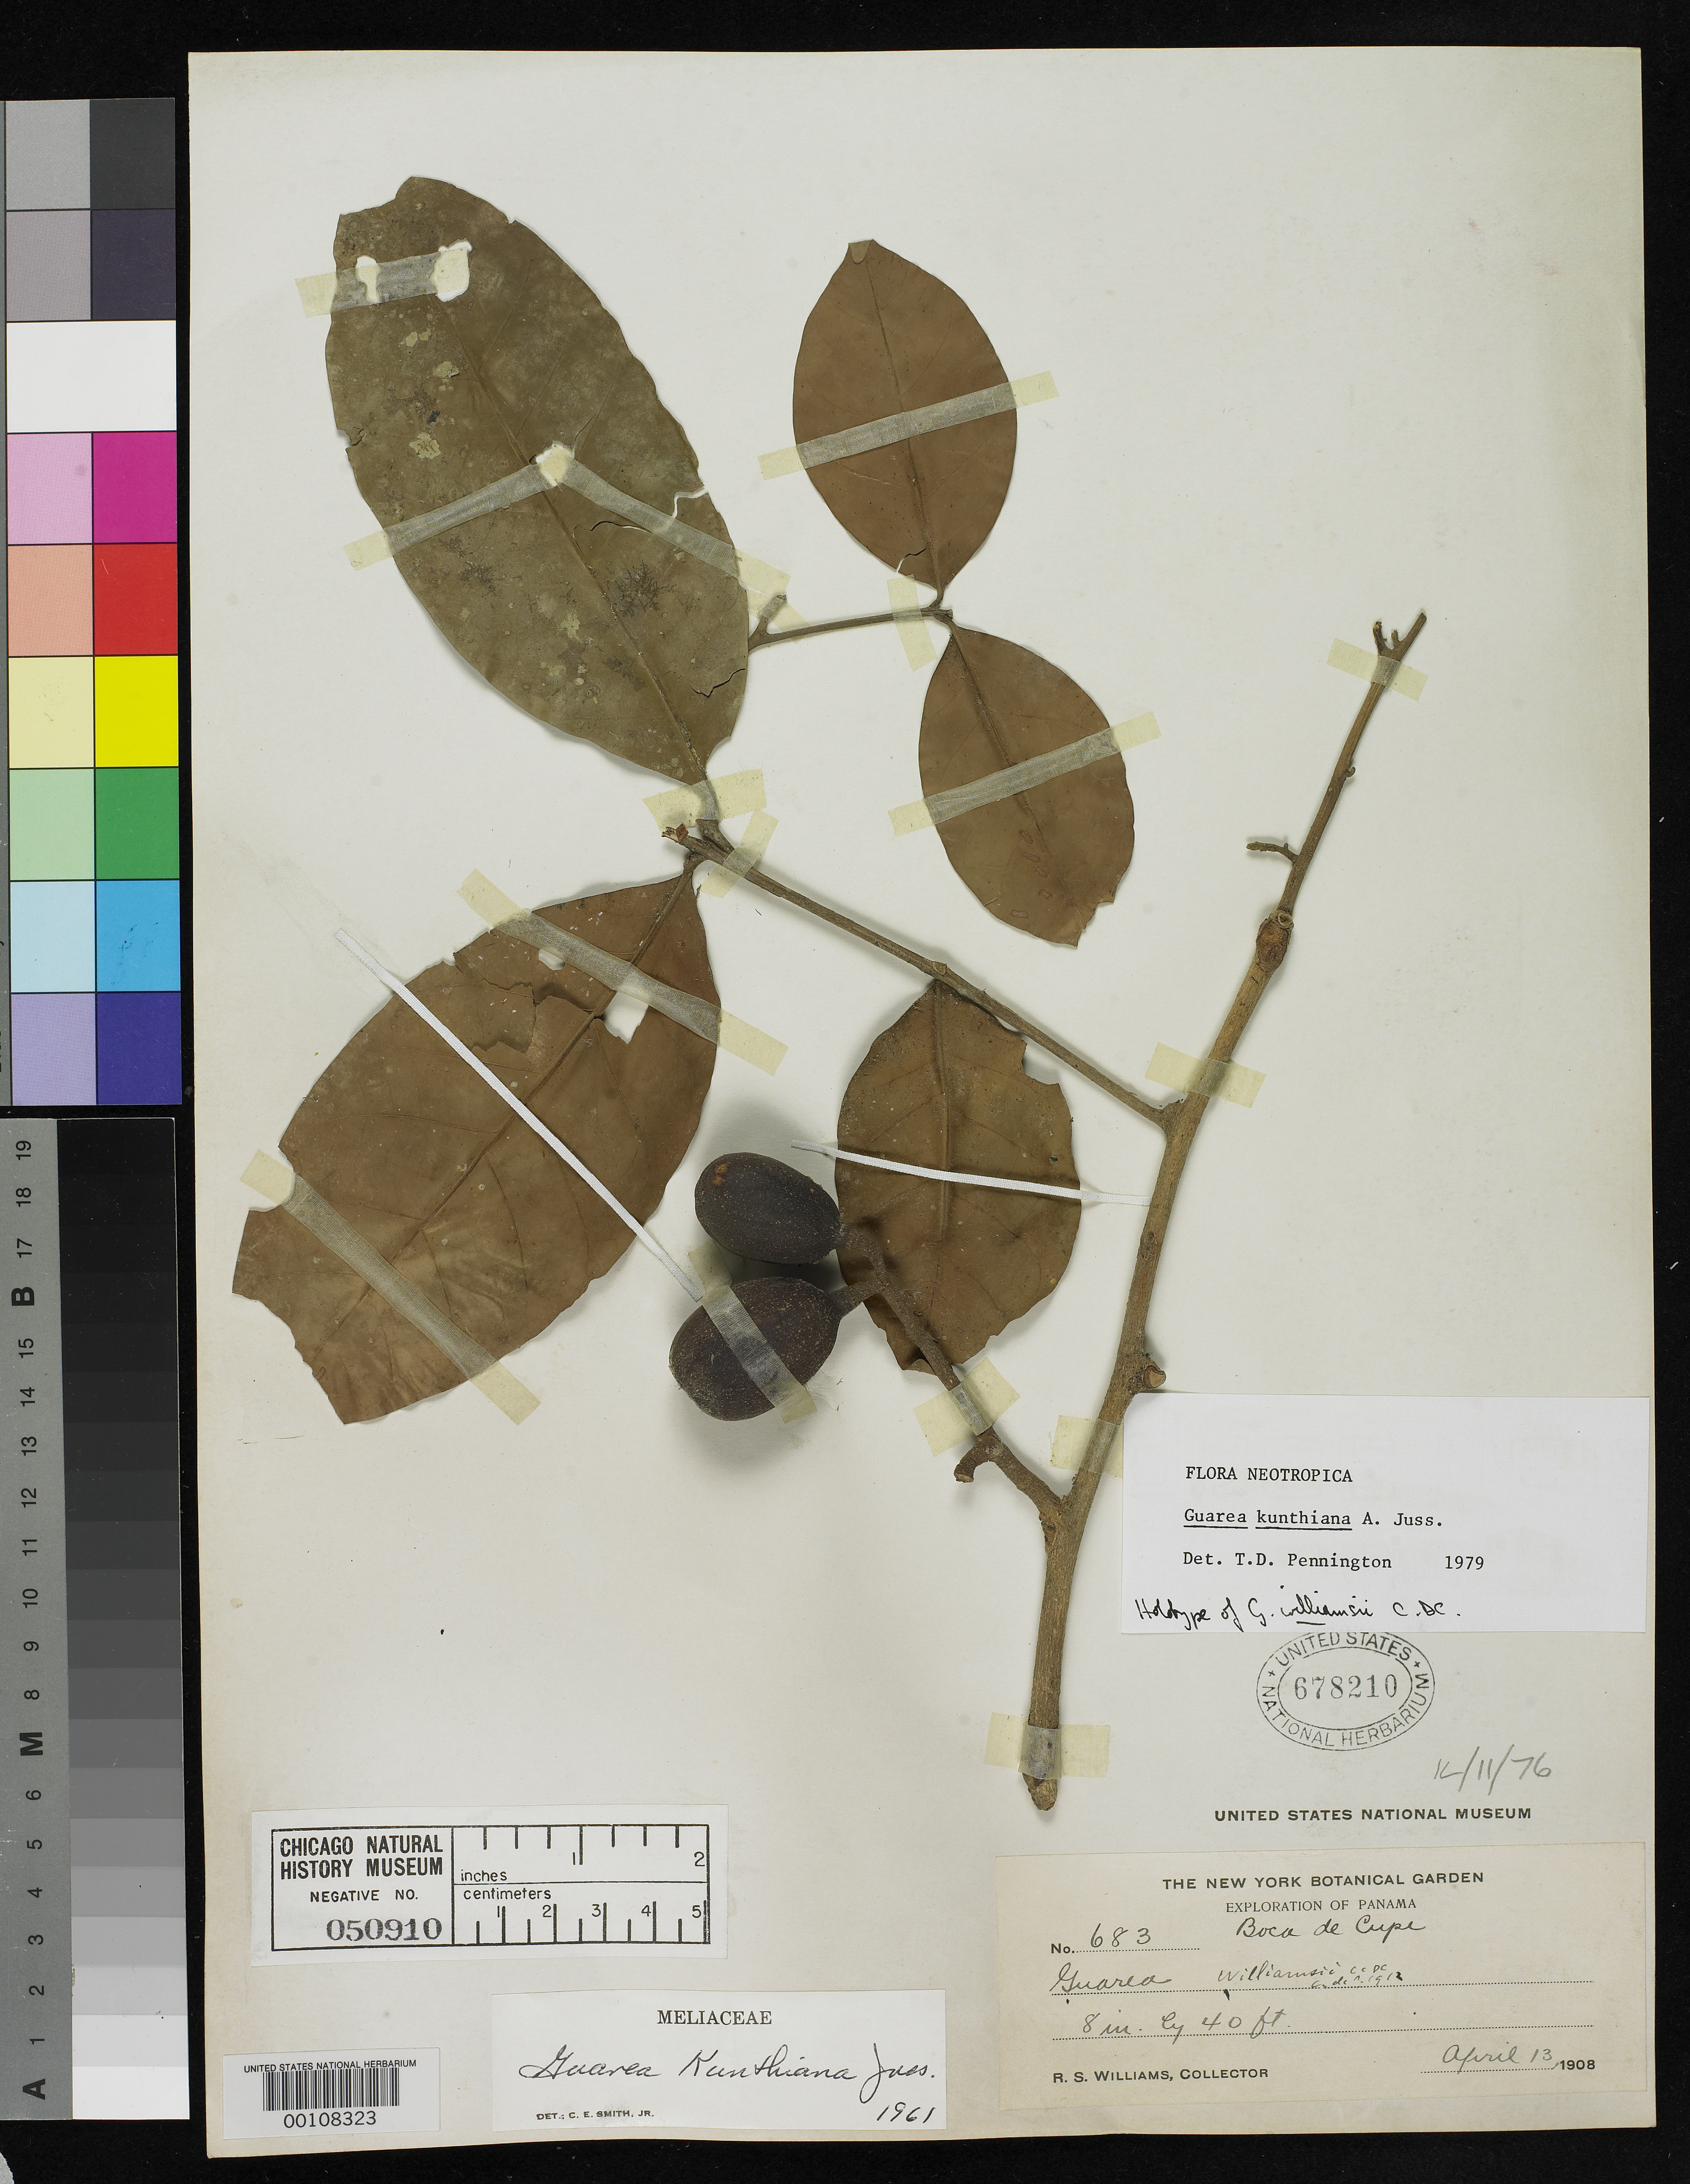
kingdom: Plantae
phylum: Tracheophyta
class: Magnoliopsida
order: Sapindales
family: Meliaceae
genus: Guarea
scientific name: Guarea williamsii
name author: C. DC.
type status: Holotype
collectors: R. S. Williams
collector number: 683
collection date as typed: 13 Apr 1908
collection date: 1908-04-13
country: Panama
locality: Boca de Cupe.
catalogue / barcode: US 678210